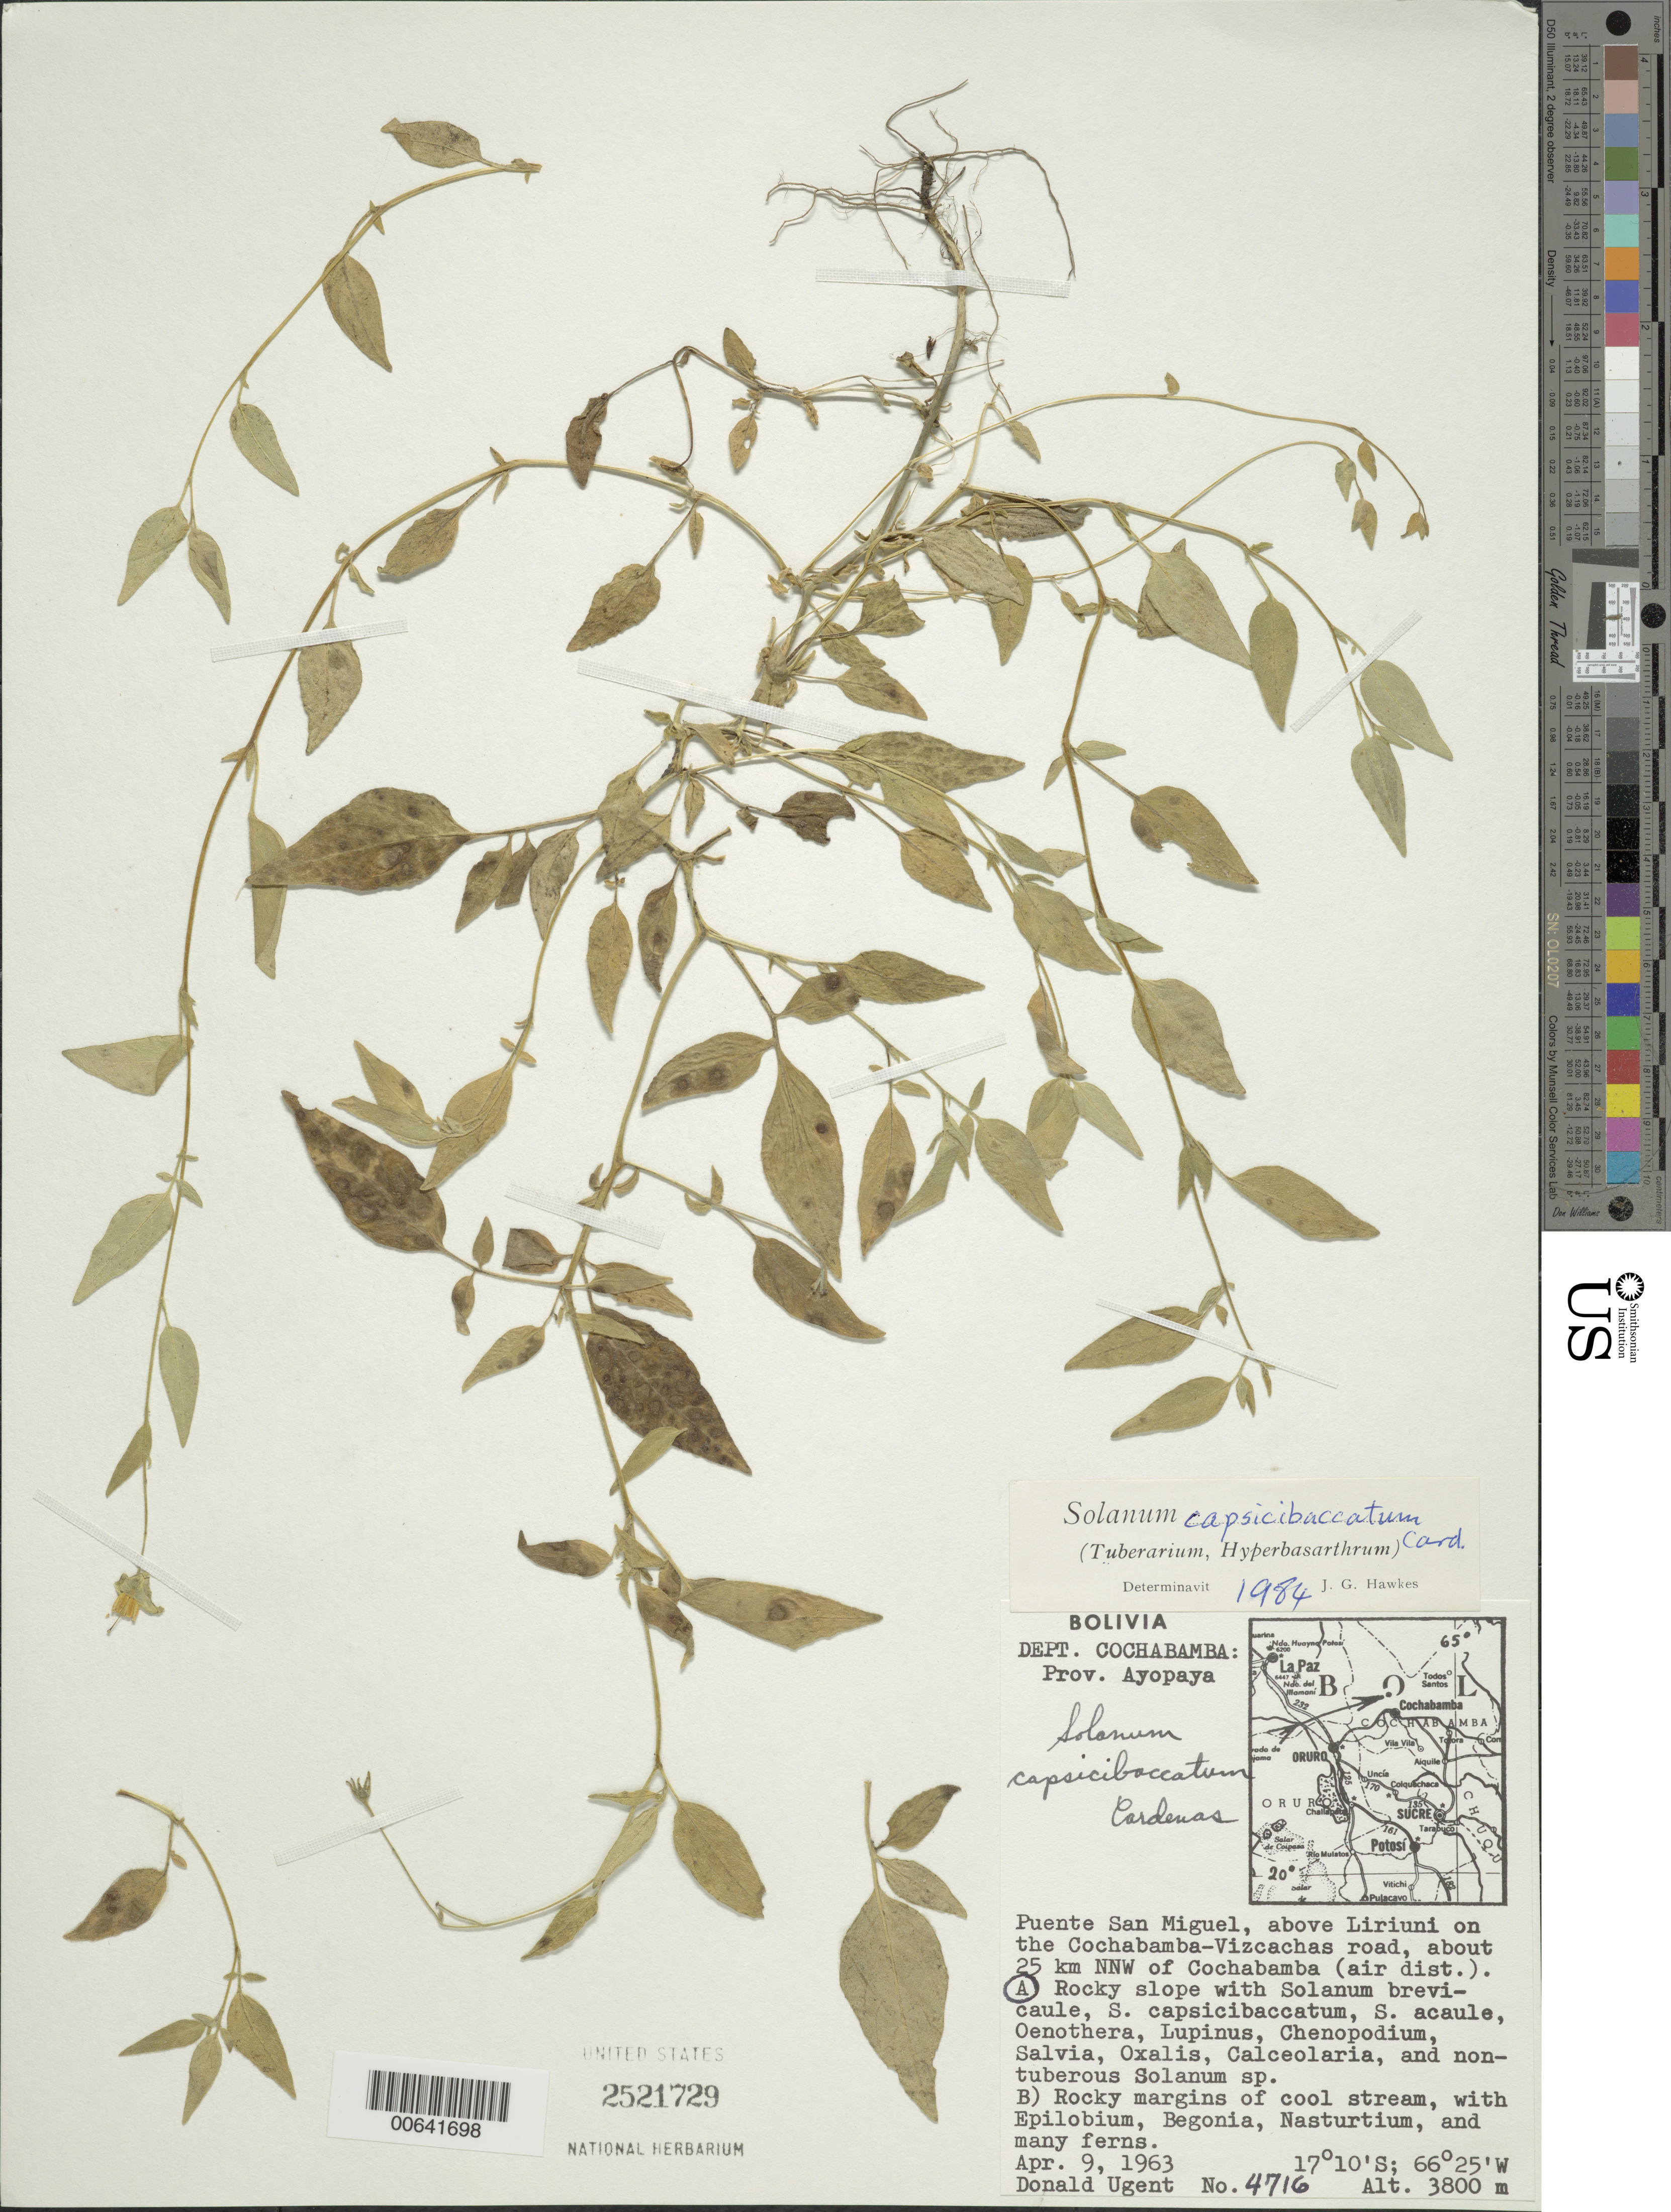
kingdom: Plantae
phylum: Tracheophyta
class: Magnoliopsida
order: Solanales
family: Solanaceae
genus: Solanum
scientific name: Solanum capsicibaccatum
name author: Cárdenas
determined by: Hawkes, J. G.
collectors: D. Urgent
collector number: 4716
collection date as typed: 09 Apr 1963 or 04 Sep 1963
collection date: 1963-04-09 or 1963-09-04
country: Bolivia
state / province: Cochabamba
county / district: Ayopaya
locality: Ayopaya. Puente Sal Miguel. 25 km NNW de Cbba. Cerca de Liriuni, ruta Cbba.-Vizcachani)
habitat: Laderas rocosas.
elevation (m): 3800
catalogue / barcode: US 2521729